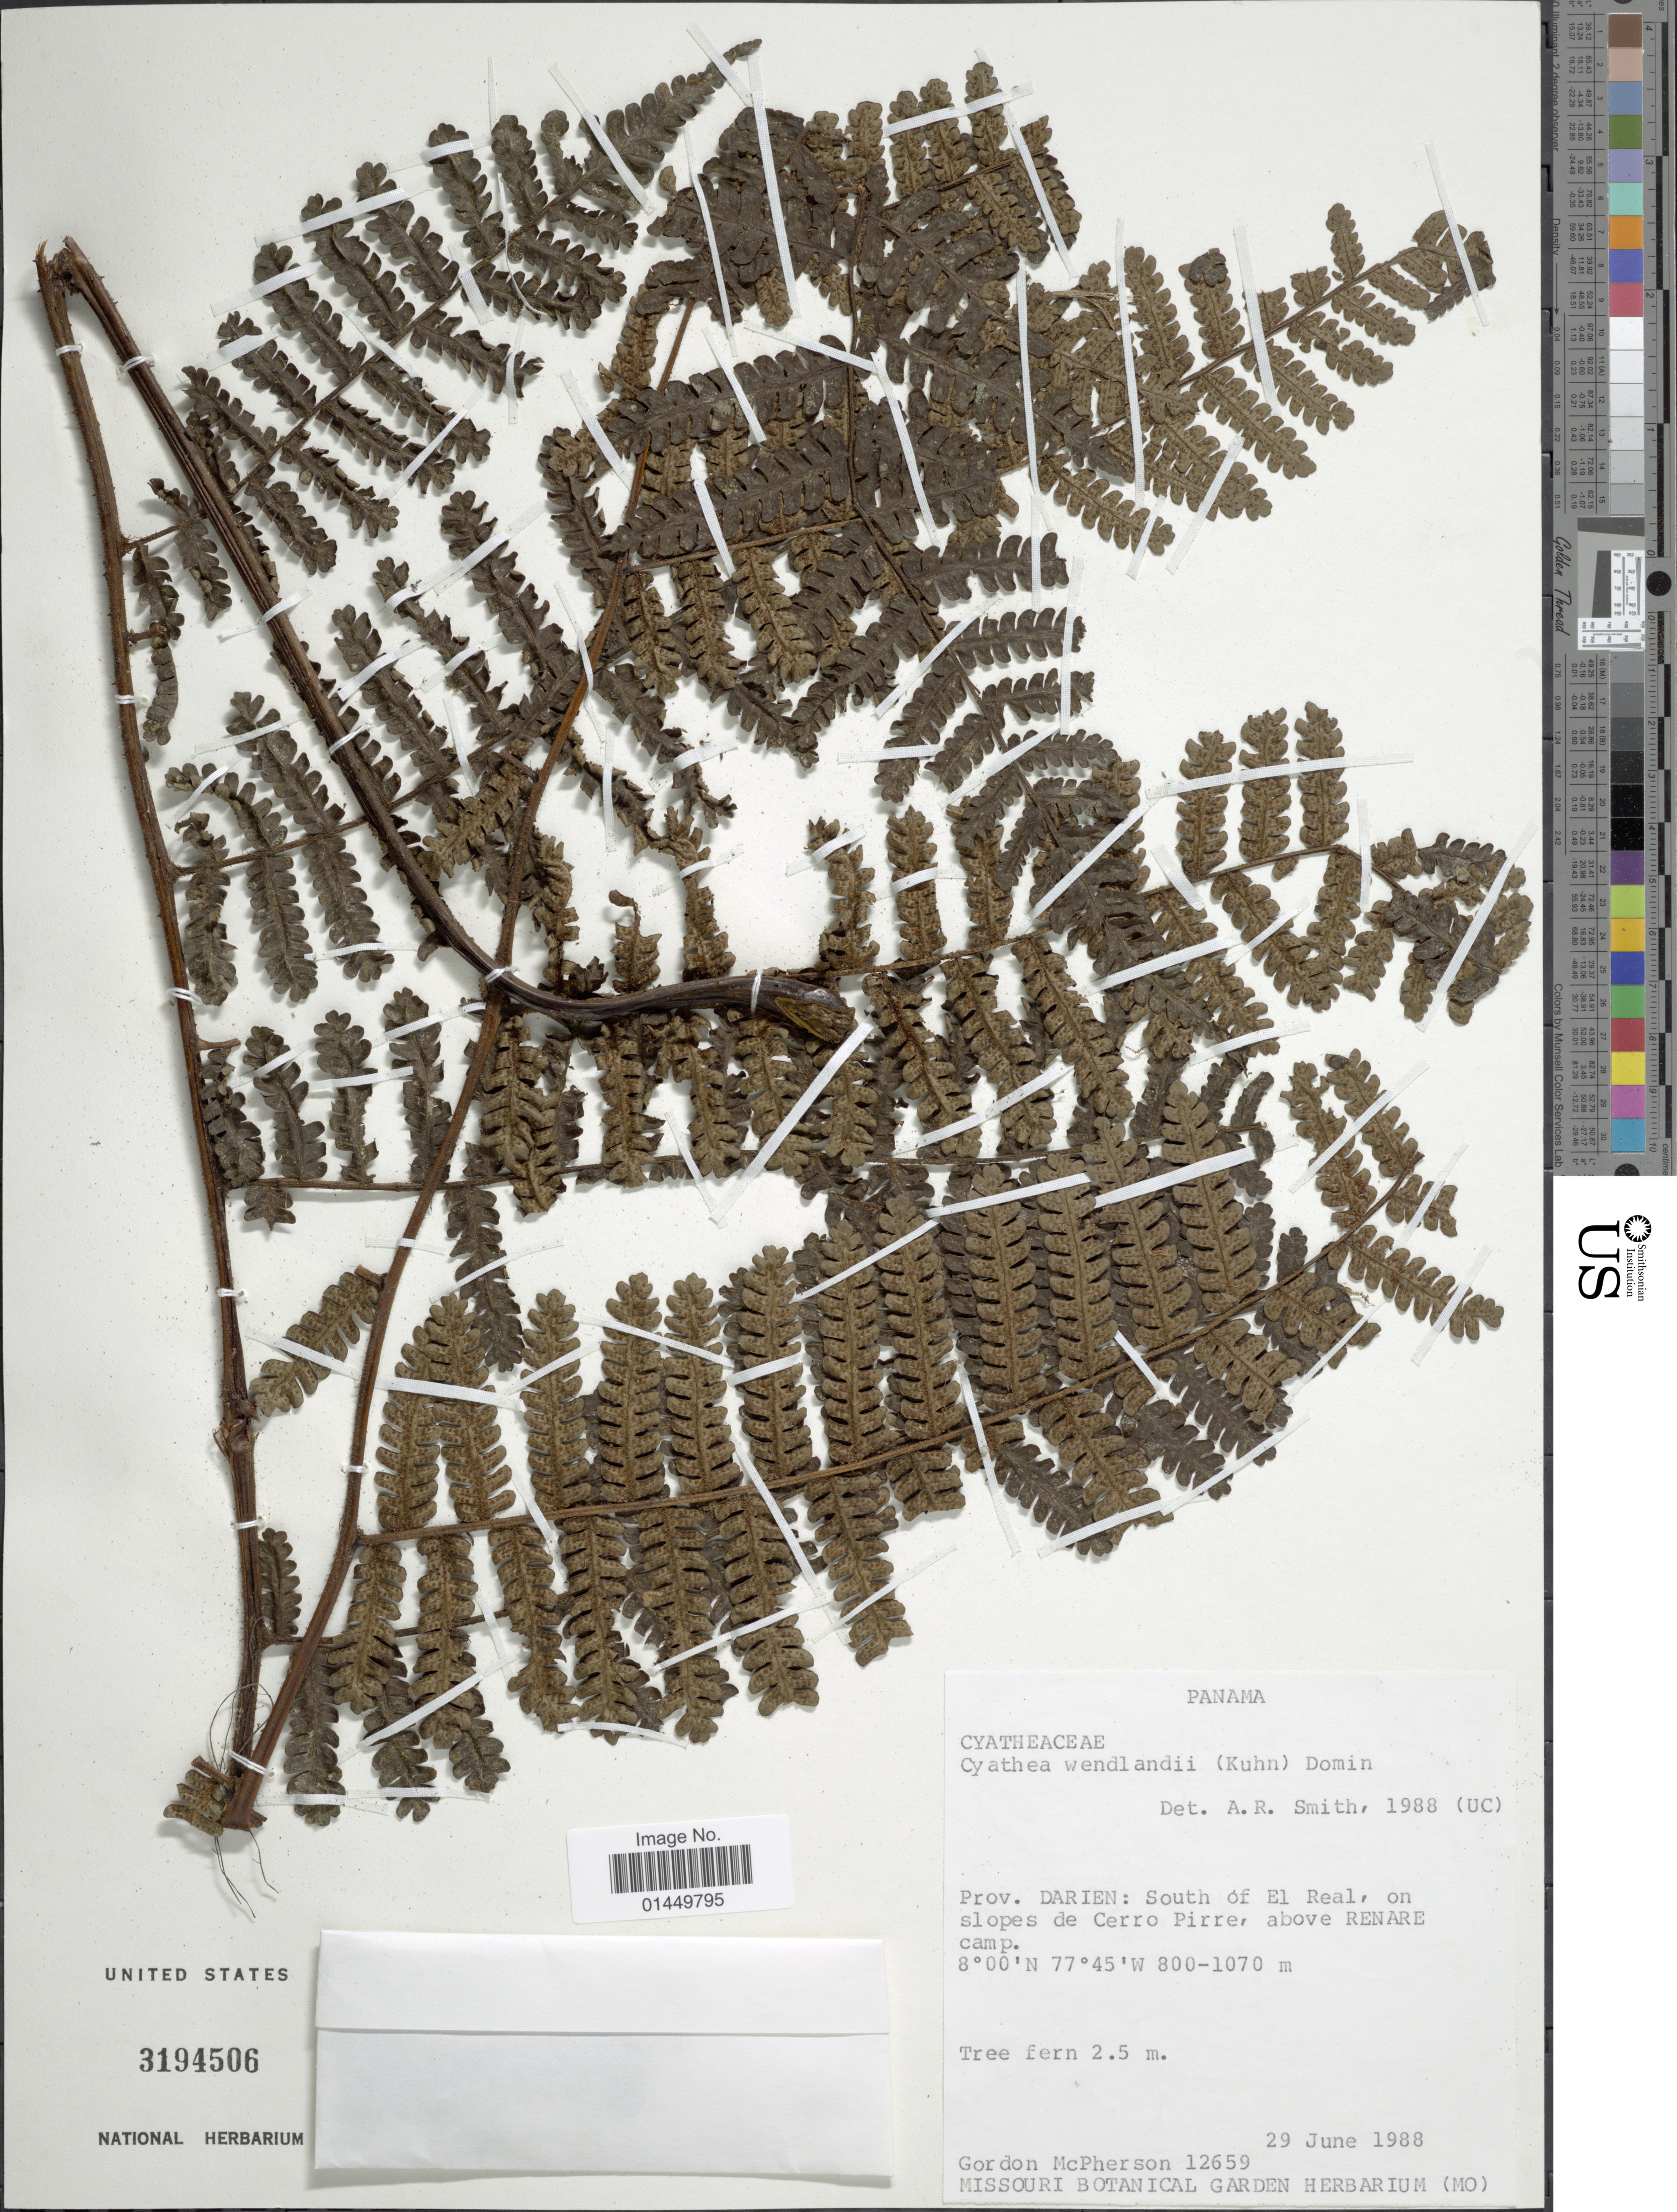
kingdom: Plantae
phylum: Tracheophyta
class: Polypodiopsida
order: Cyatheales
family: Cyatheaceae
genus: Cyathea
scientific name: Cyathea wendlandii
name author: (Mett. ex Kuhn) Domin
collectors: G. McPherson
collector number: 12659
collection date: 1988-06-29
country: Panama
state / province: Darién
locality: Prov. Darien: South of El Real, on slopes de Cerro Pirre, above Renare camp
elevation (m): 800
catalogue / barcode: US 3194506